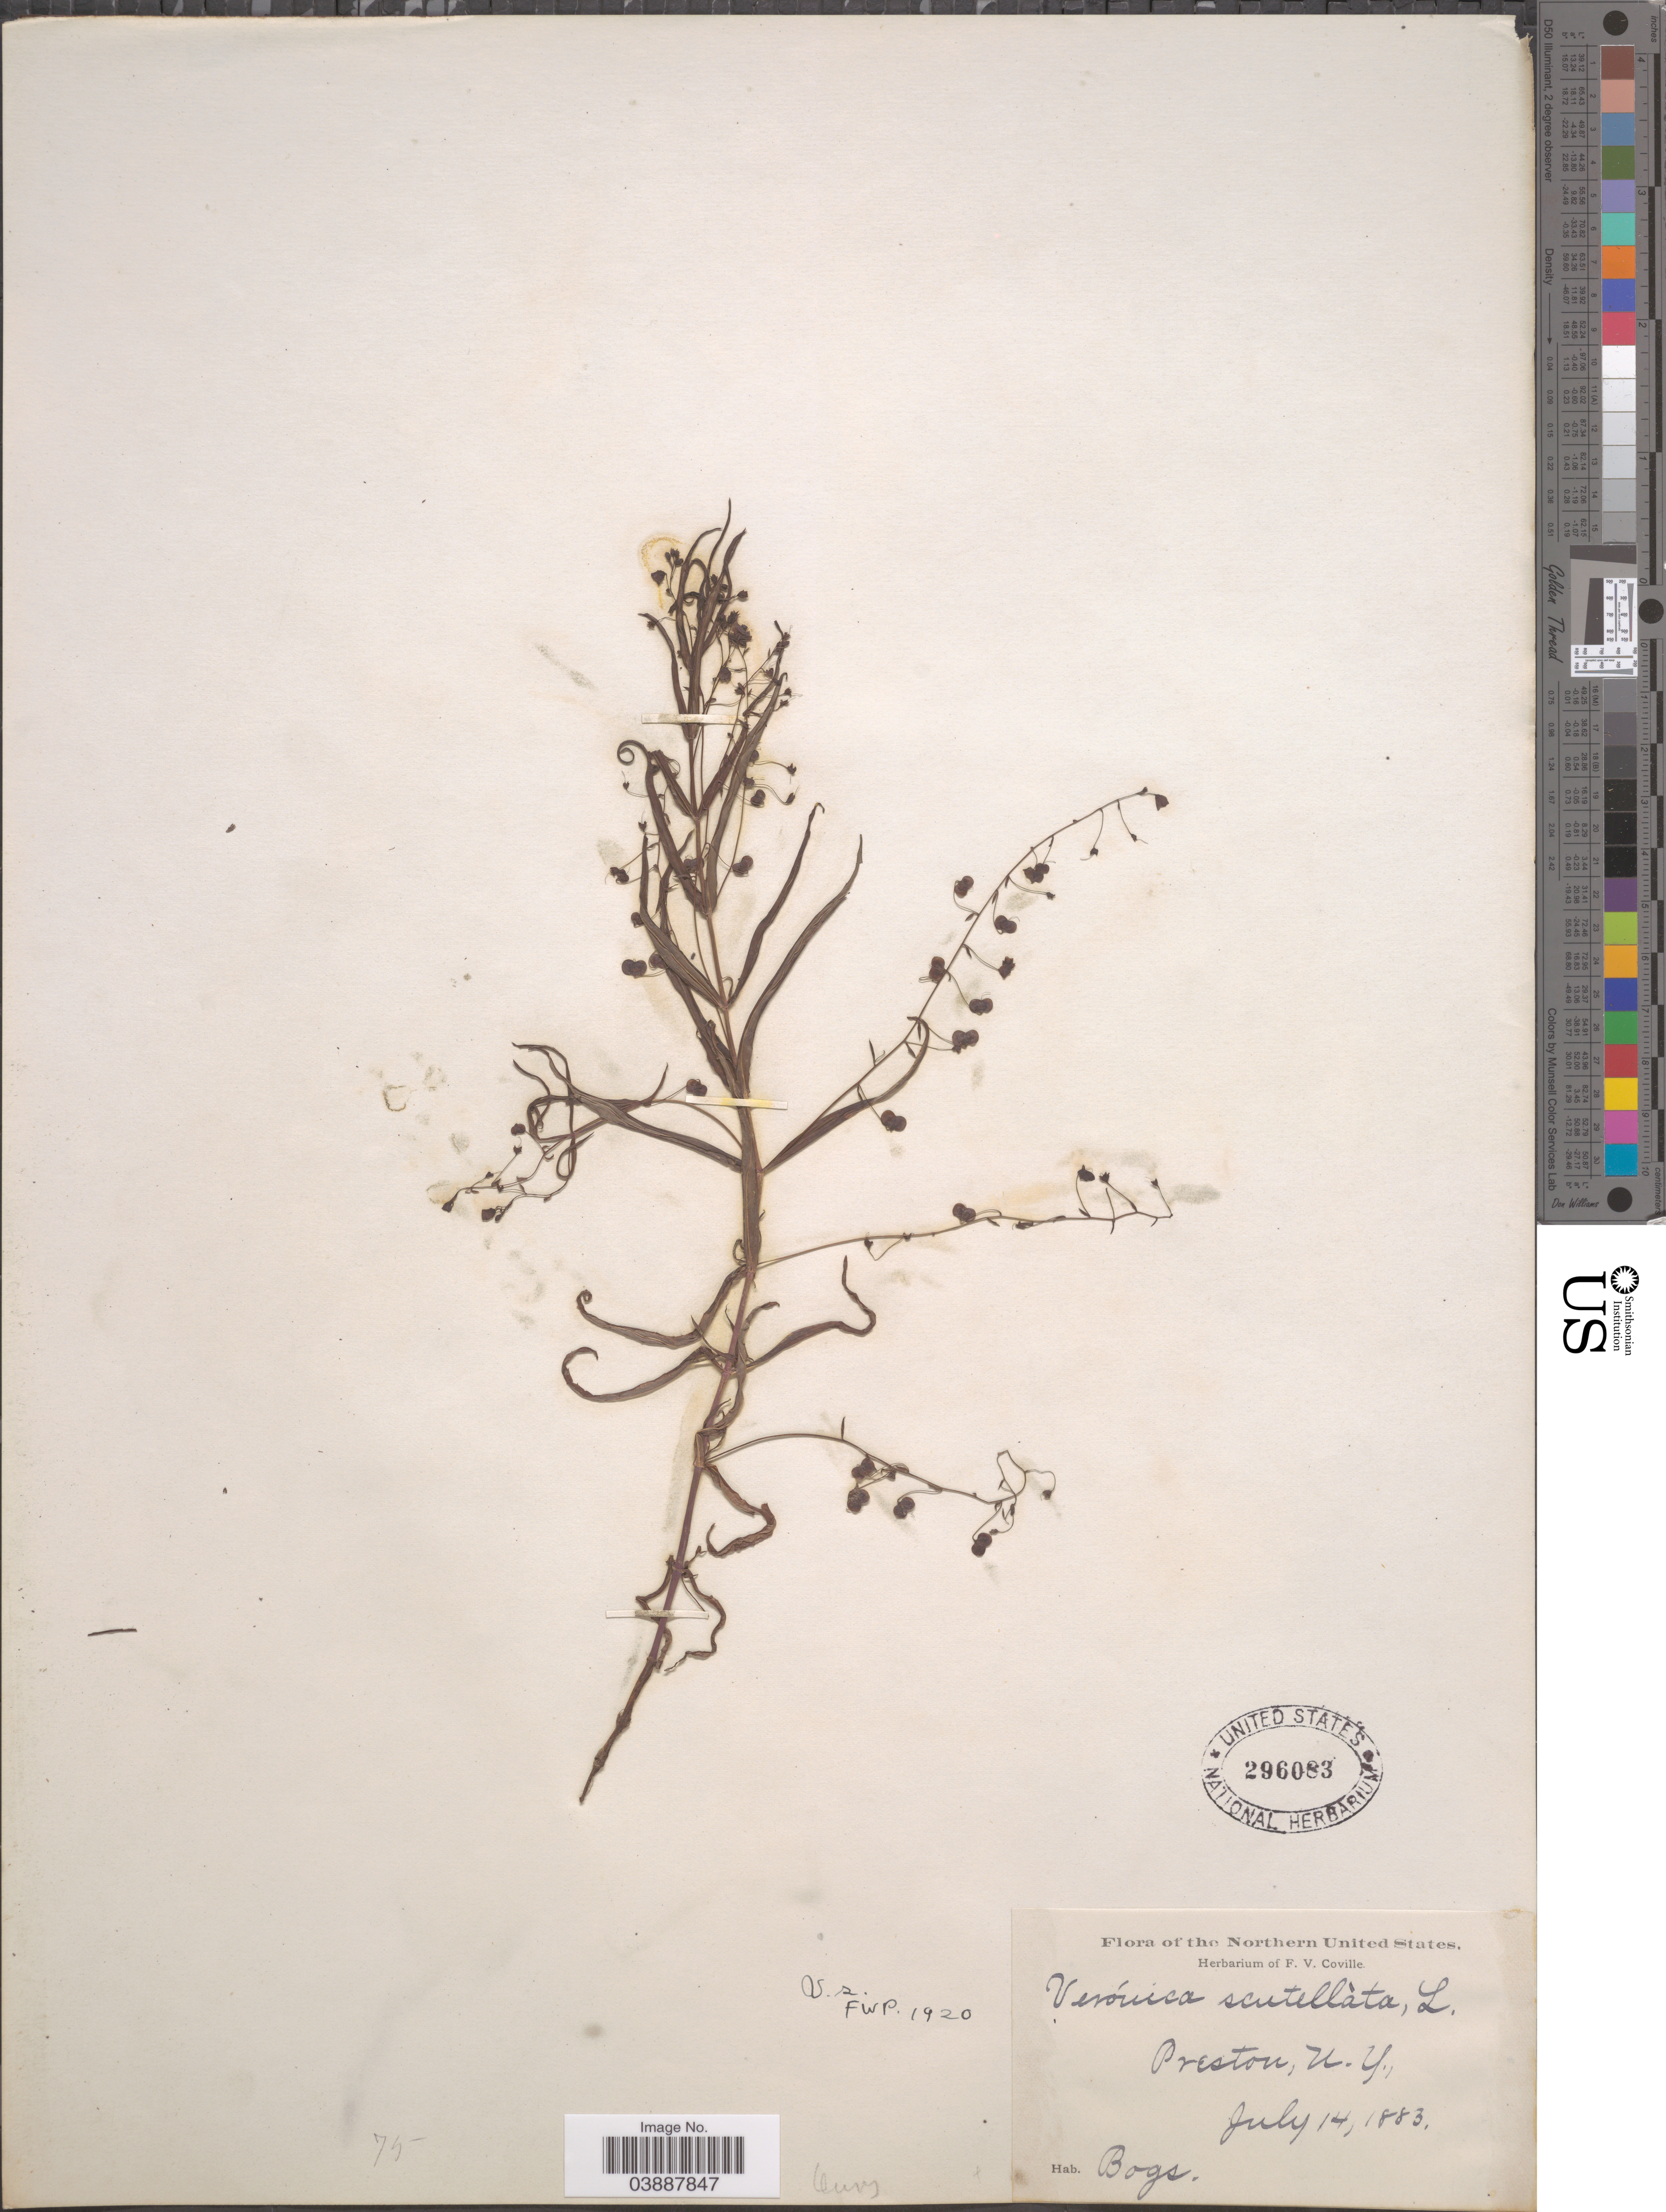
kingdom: Plantae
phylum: Tracheophyta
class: Magnoliopsida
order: Lamiales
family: Plantaginaceae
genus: Veronica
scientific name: Veronica scutellata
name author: L.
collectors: ex herb. F. V. Coville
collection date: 1883-07-14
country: United States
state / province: New York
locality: The Northern United States. Preston.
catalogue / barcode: US 296083